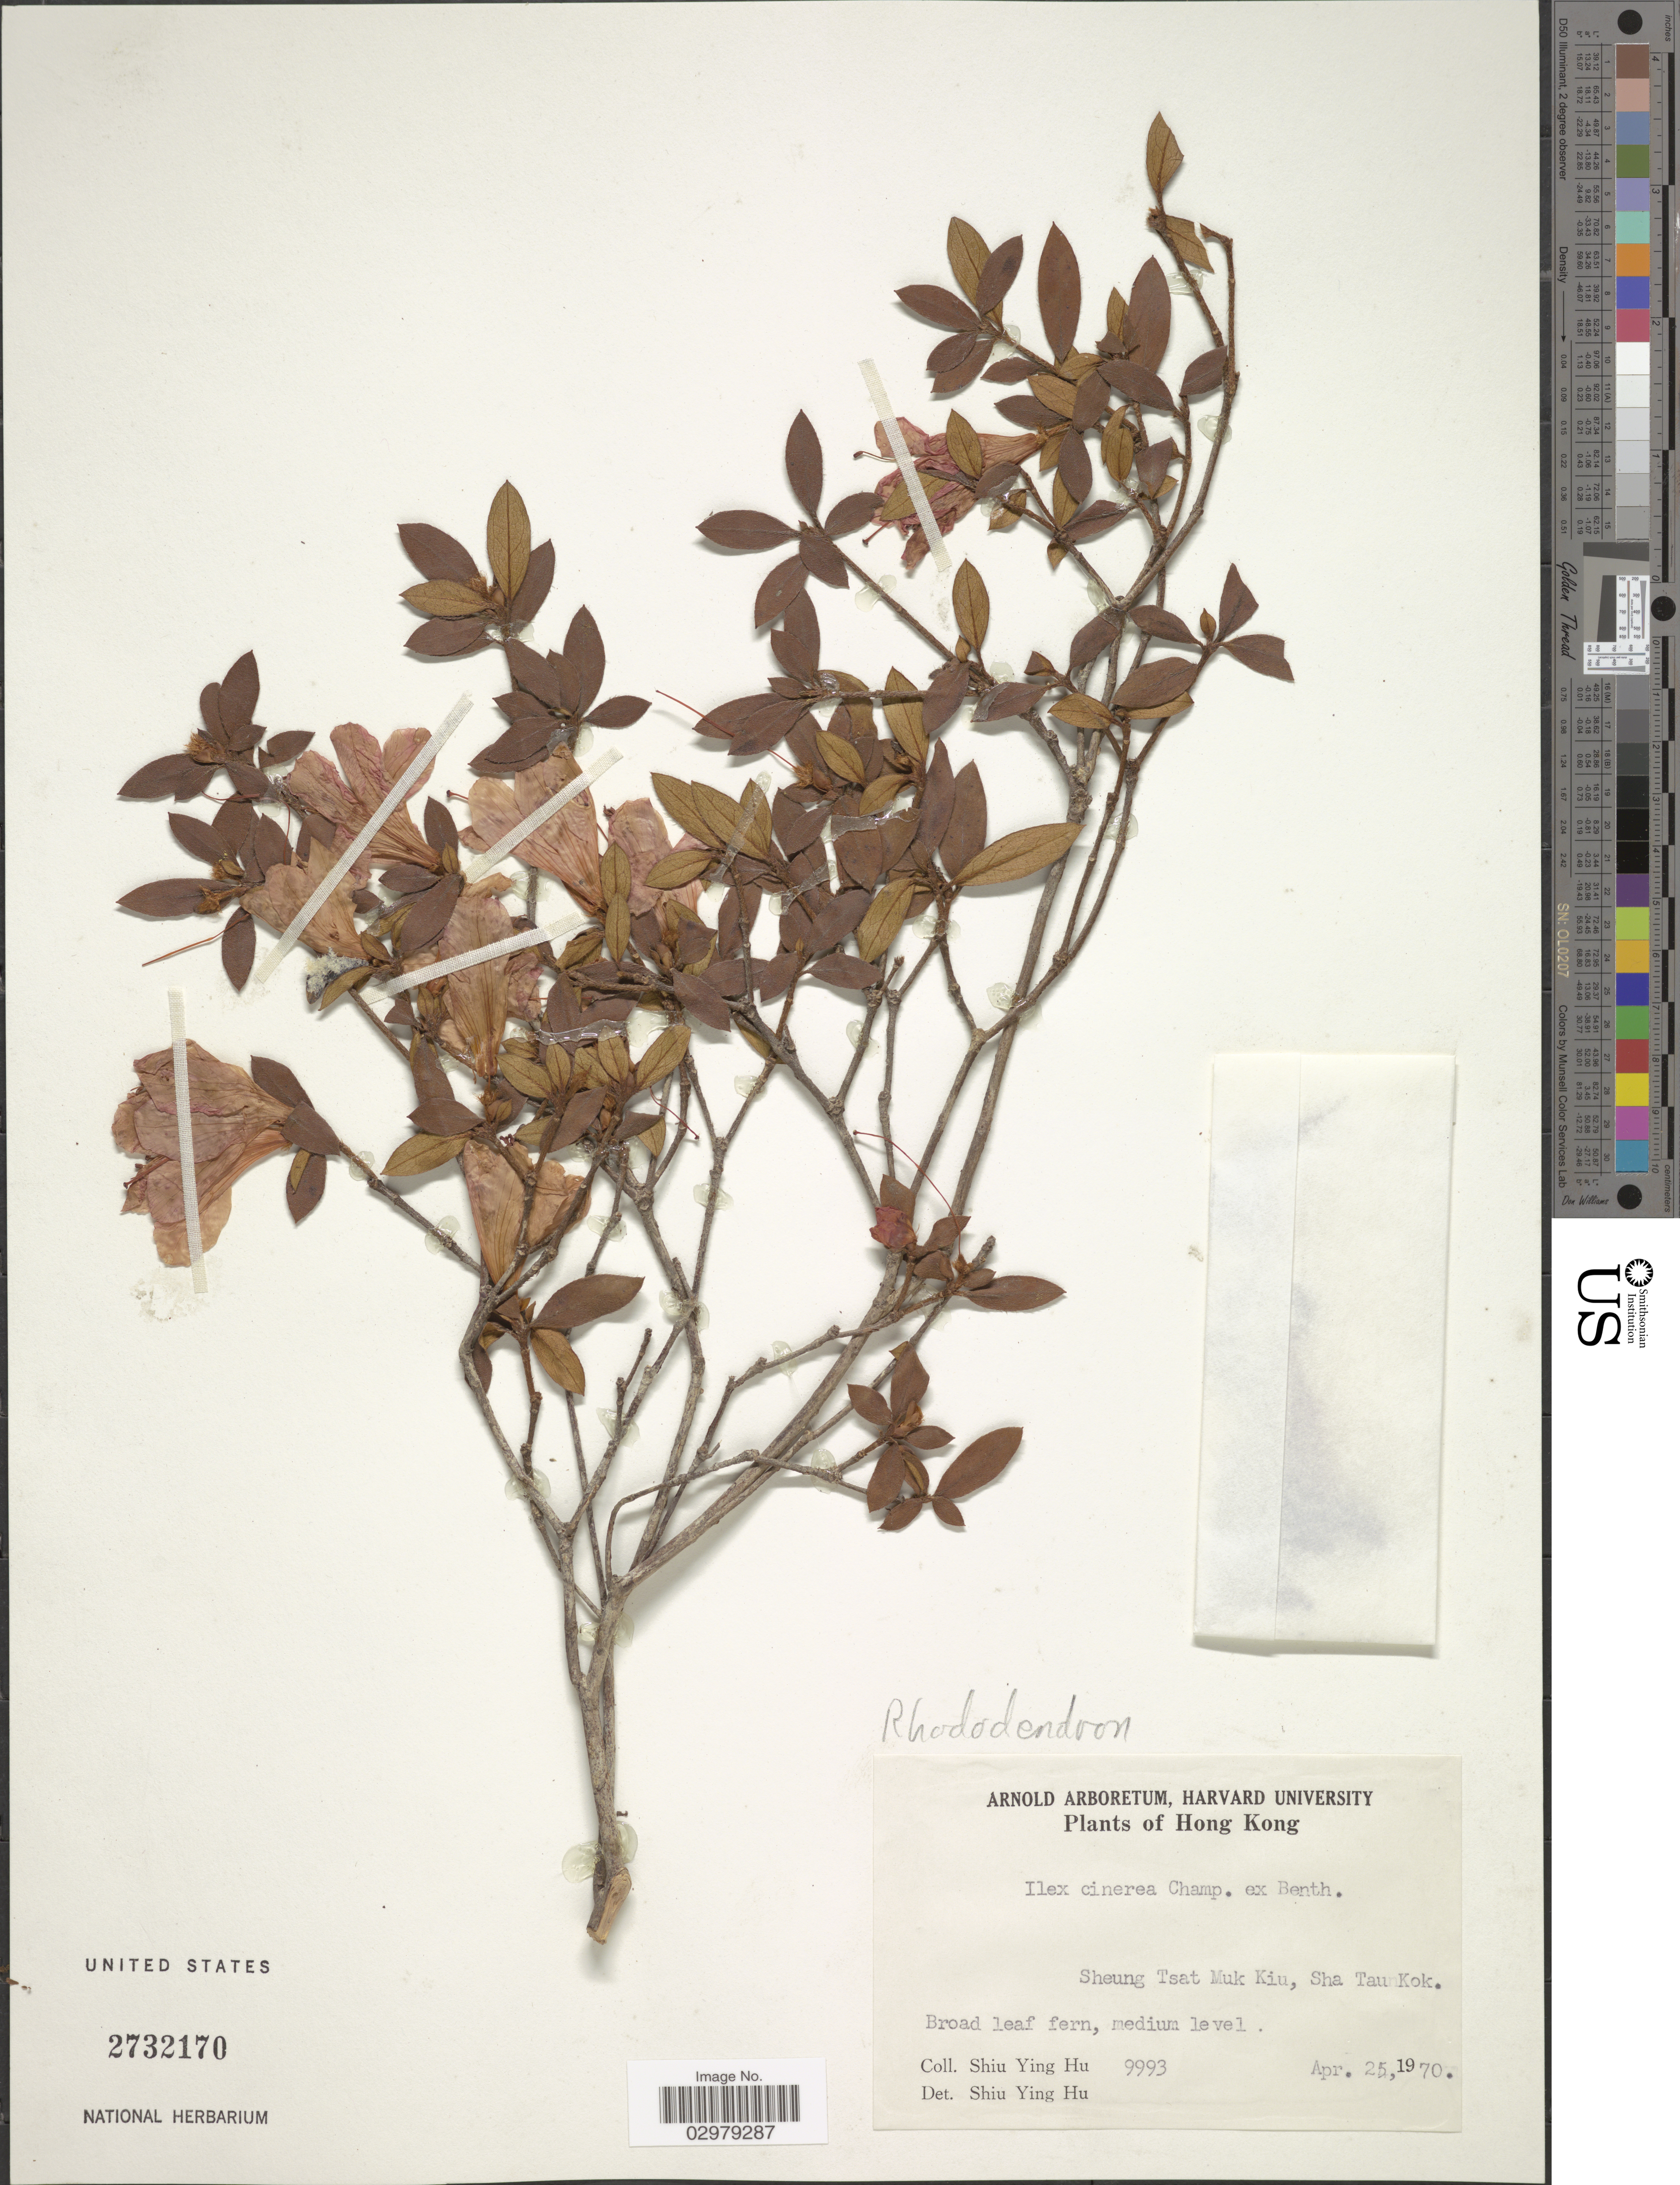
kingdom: Plantae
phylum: Tracheophyta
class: Magnoliopsida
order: Ericales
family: Ericaceae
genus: Rhododendron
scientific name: Rhododendron sp.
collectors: S. Y. Hu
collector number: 9993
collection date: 1970-04-25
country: China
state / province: Hong Kong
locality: Sheung Tsat Muk Kiu, Sha Tau Kok.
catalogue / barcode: US 2732170